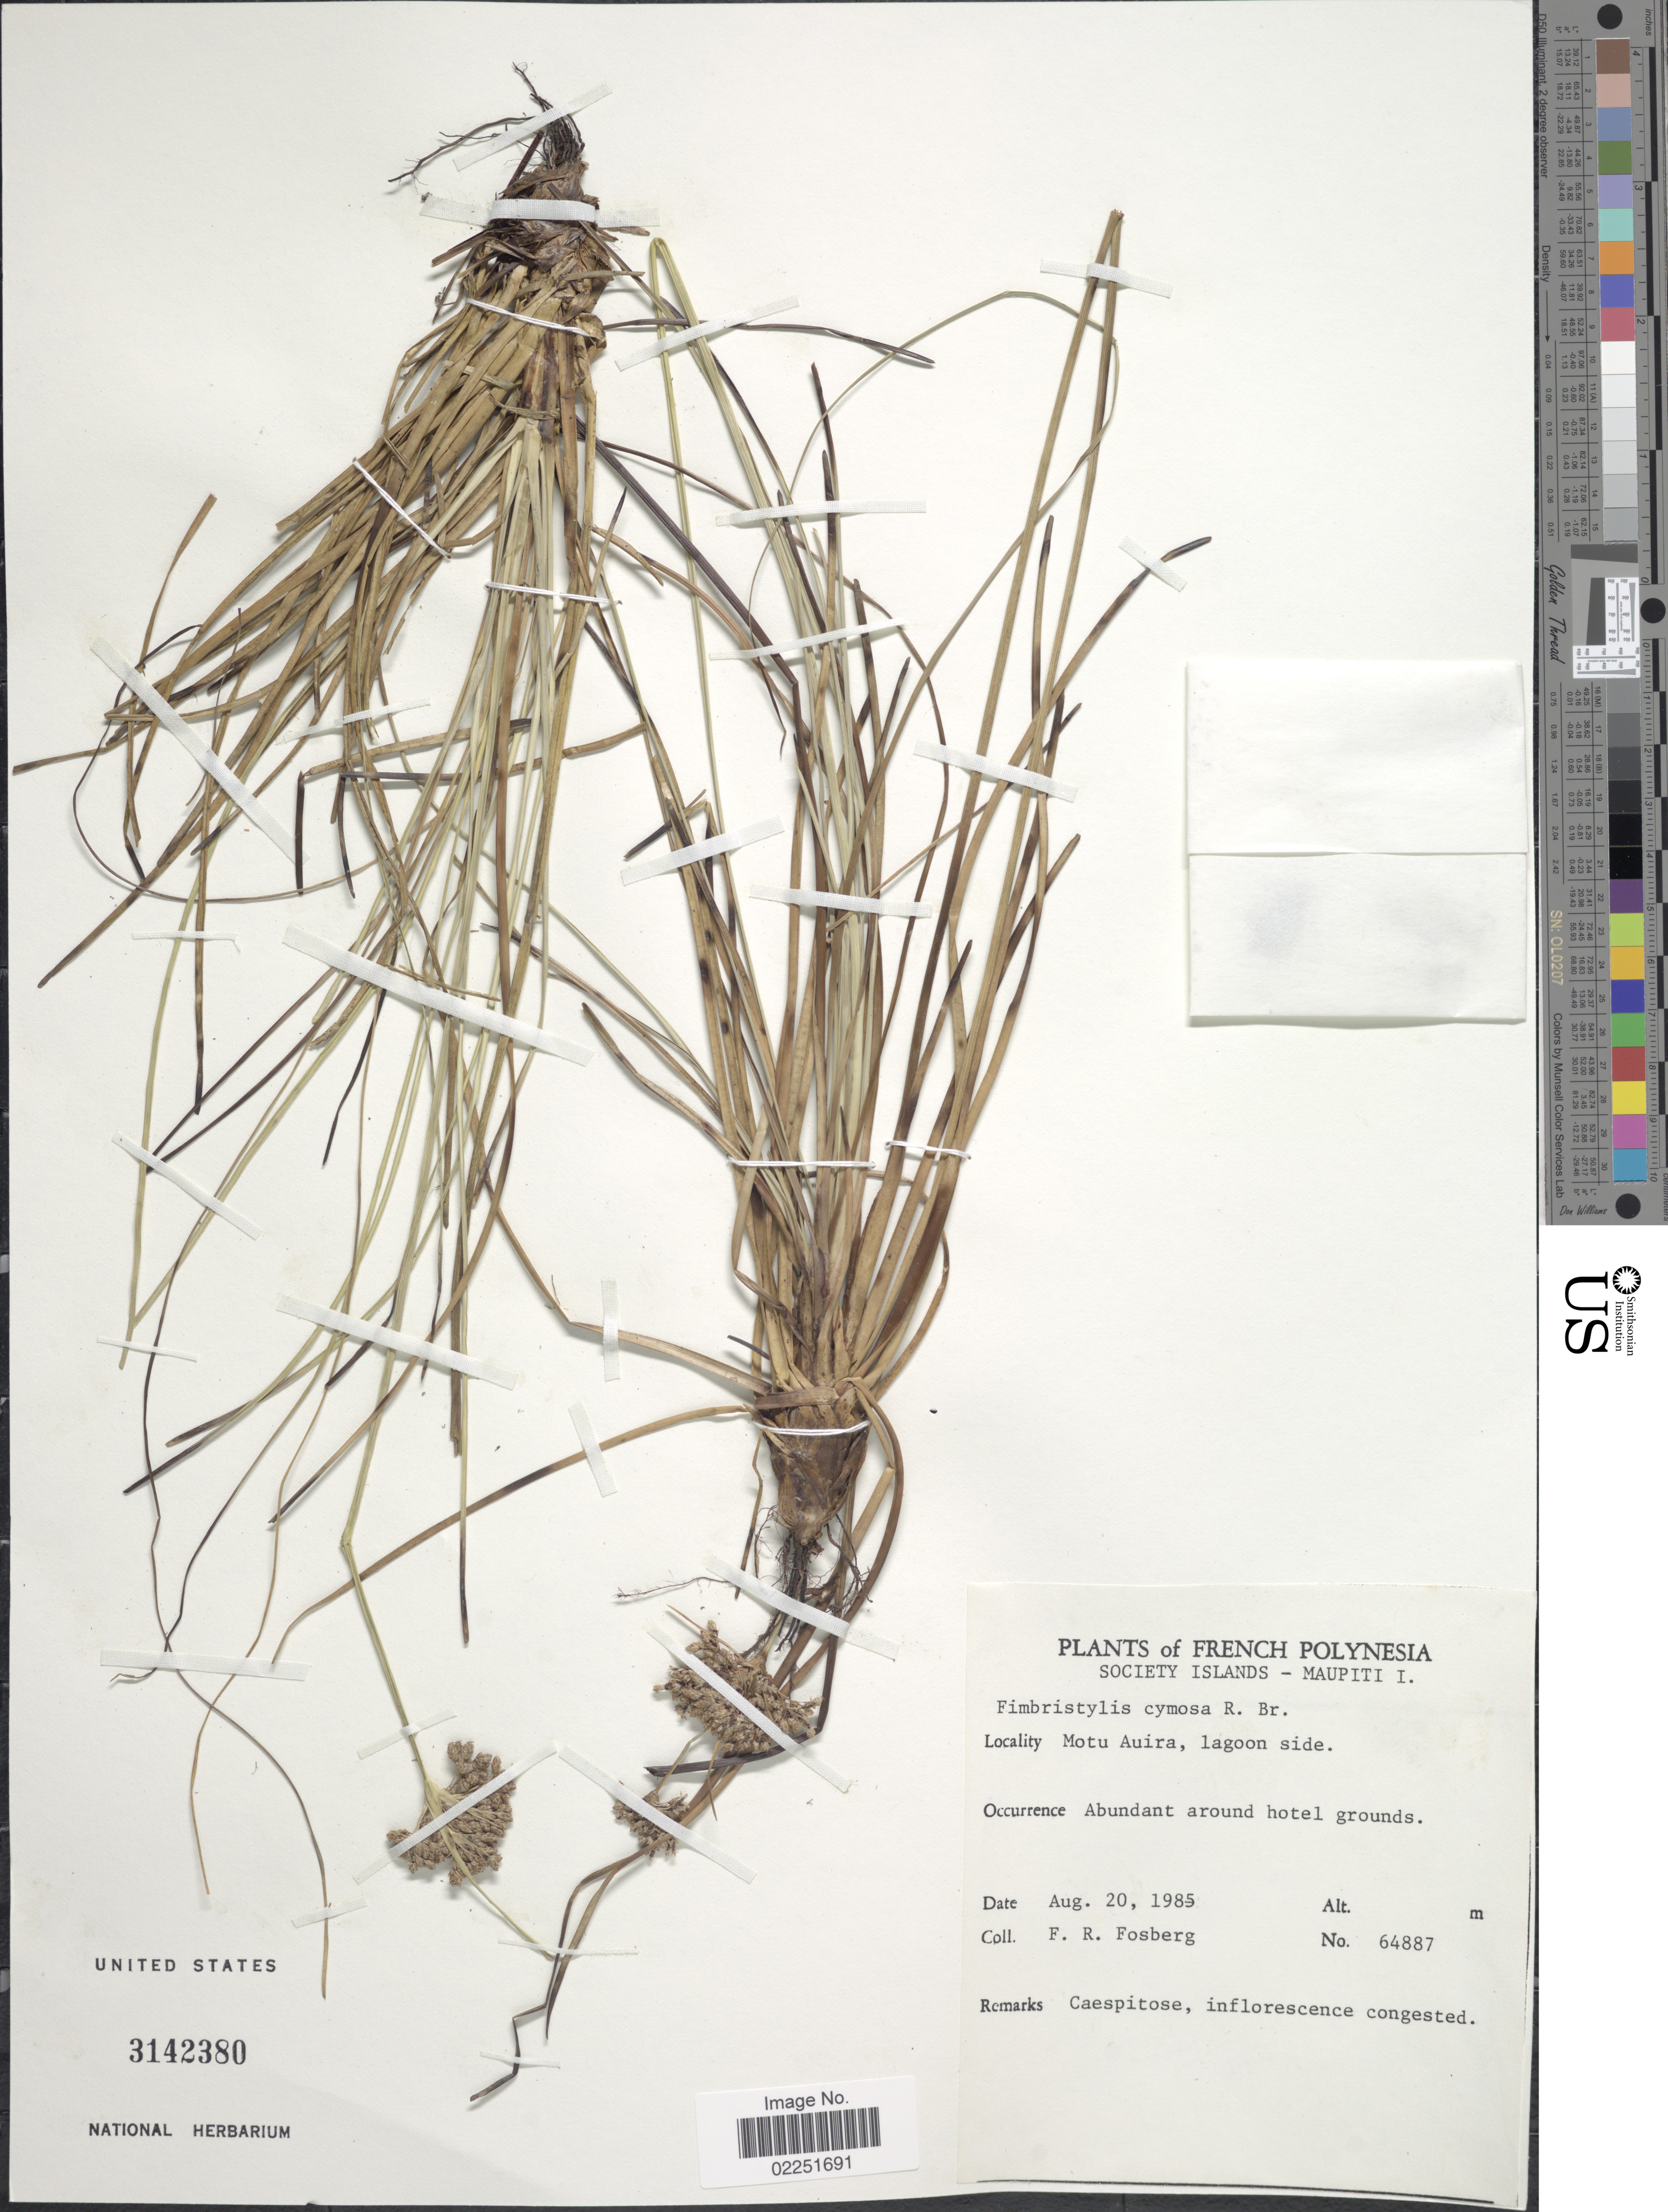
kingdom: Plantae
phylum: Tracheophyta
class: Liliopsida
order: Poales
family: Cyperaceae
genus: Fimbristylis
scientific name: Fimbristylis cymosa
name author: R. Br.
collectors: F. R. Fosberg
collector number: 64887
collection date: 1985-08-20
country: French Polynesia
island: Maupiti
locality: Society Islands - Maupiti I. Motu Auira, lagoon side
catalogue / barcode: US 3142380